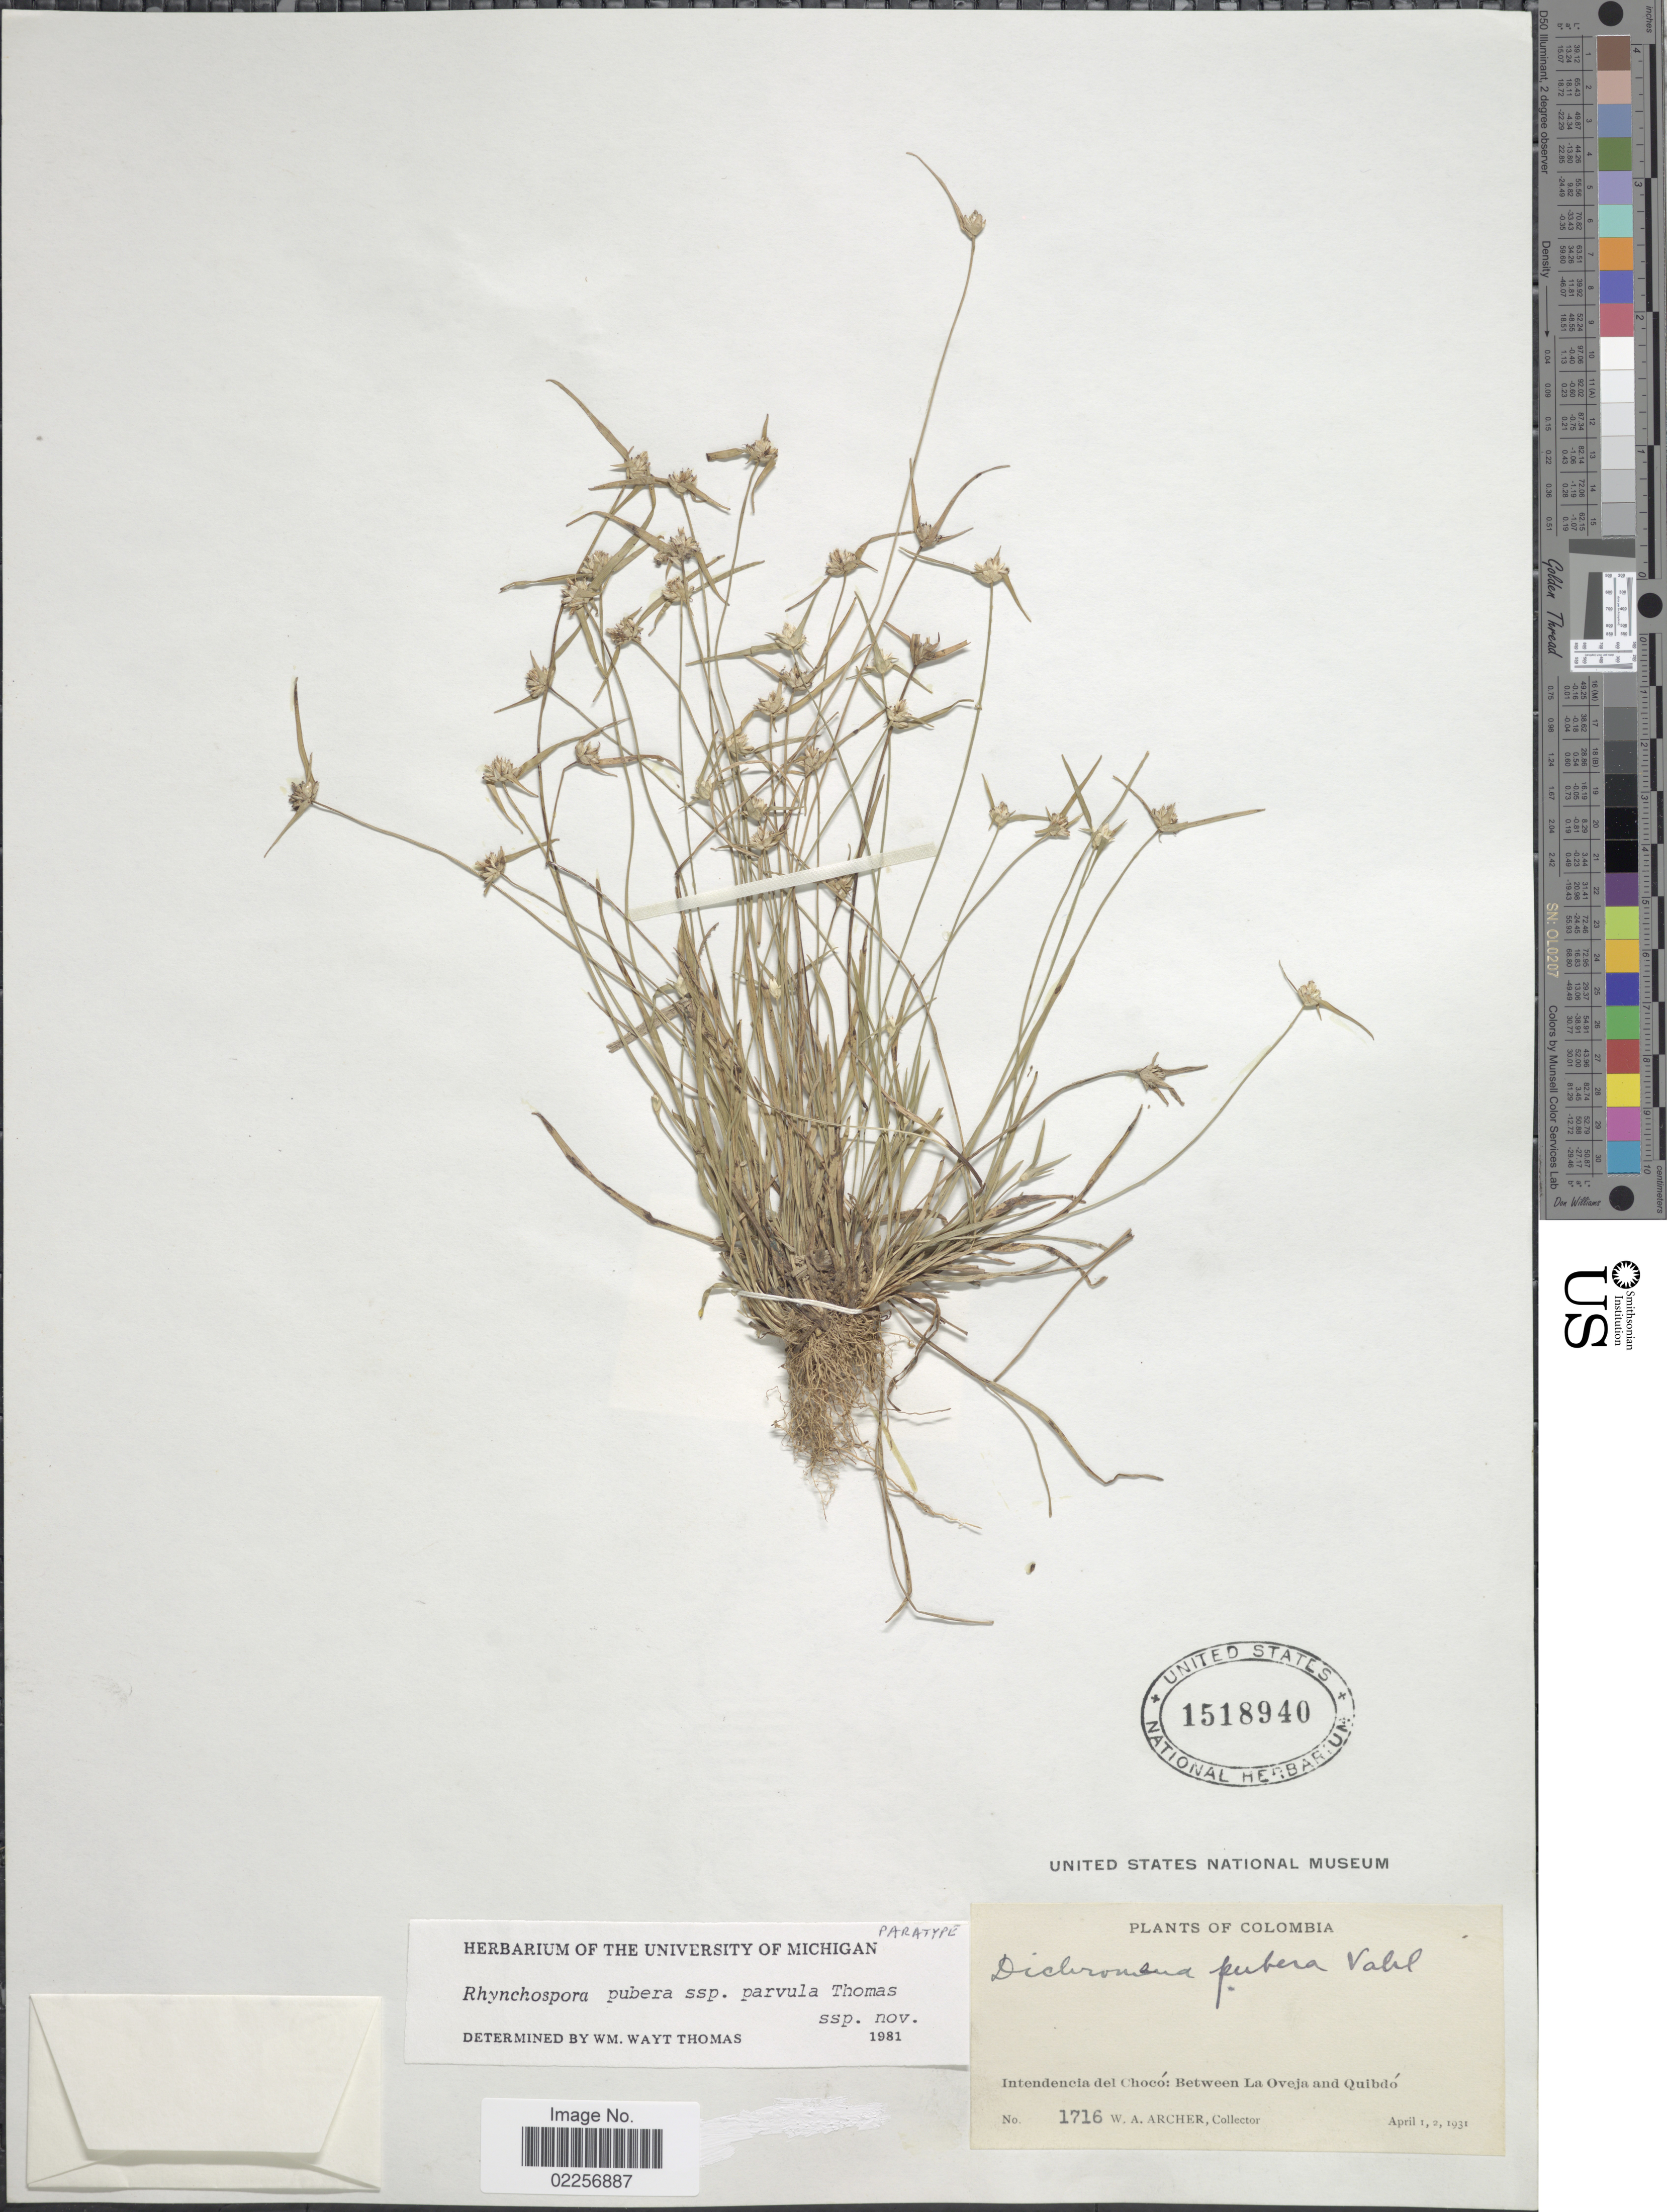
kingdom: Plantae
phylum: Tracheophyta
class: Liliopsida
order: Poales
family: Cyperaceae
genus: Rhynchospora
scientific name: Rhynchospora pubera subsp. parvula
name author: W.W. Thomas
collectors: W. A. Archer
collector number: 1716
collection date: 1931-04-01/1931-04-02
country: Colombia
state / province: Chocó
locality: Intendencia del Choco: Between La Oveja and Quibdo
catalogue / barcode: US 1518940